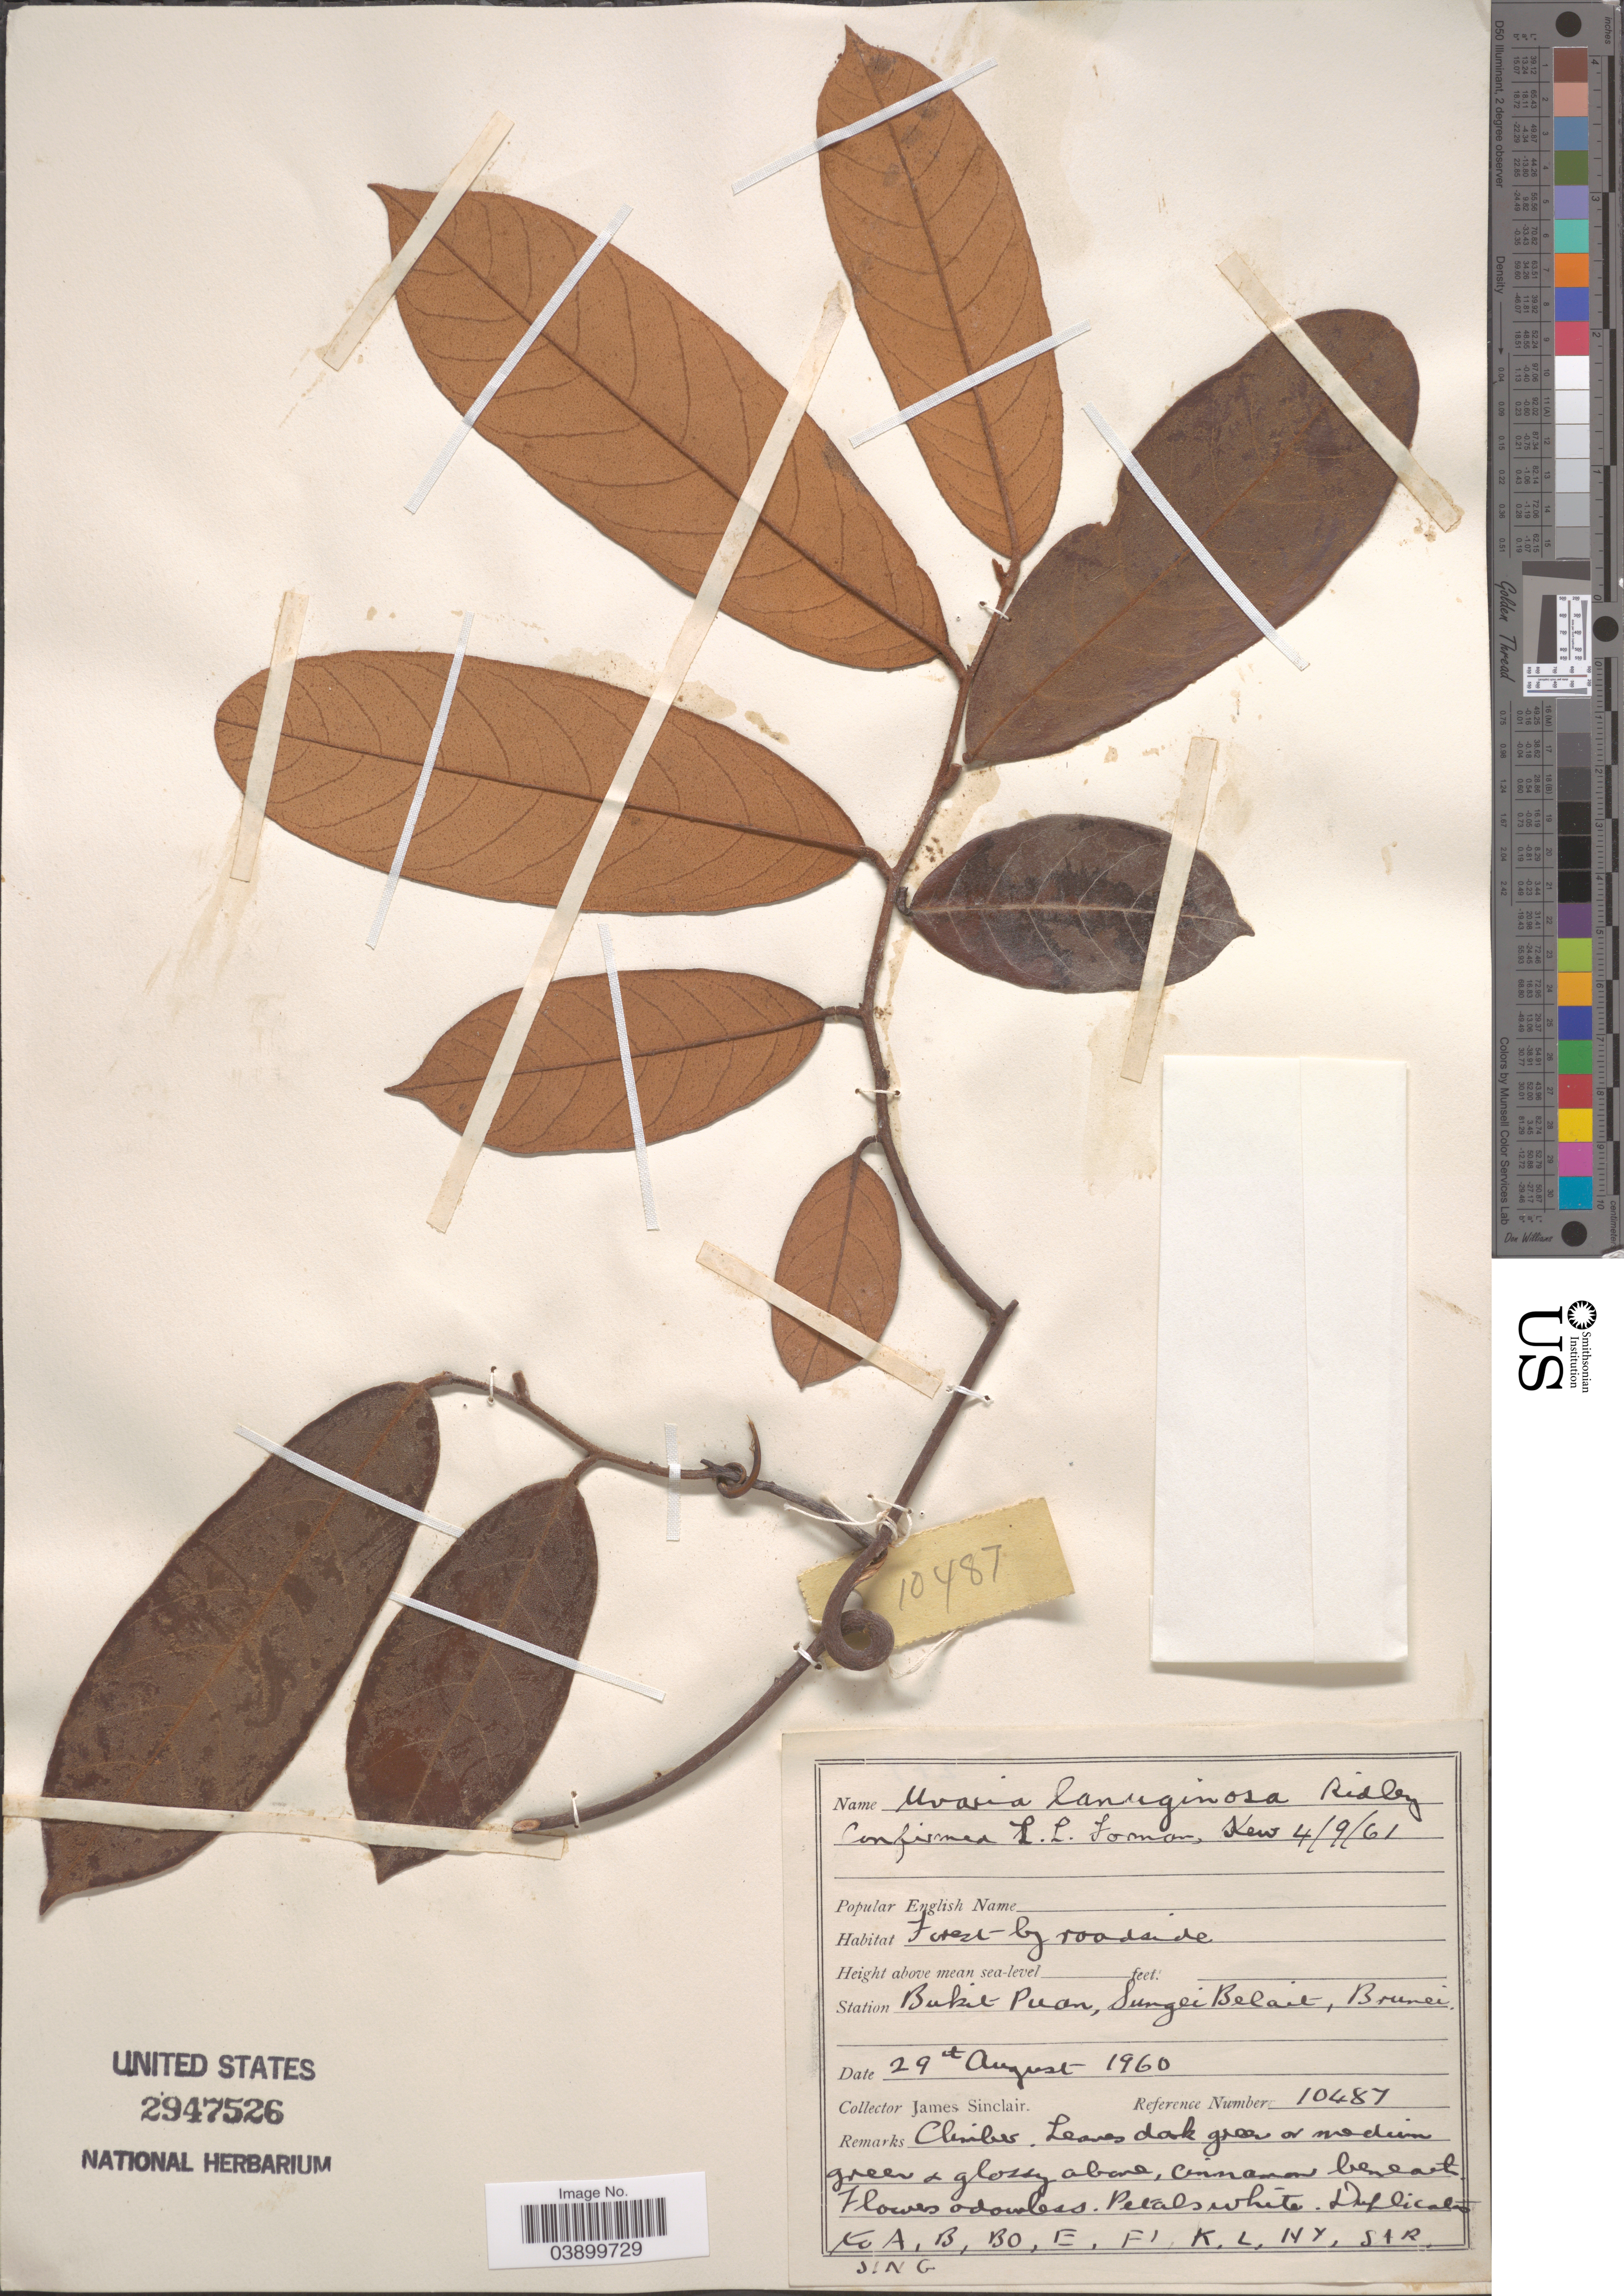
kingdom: Plantae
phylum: Tracheophyta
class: Magnoliopsida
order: Magnoliales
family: Annonaceae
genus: Uvaria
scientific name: Uvaria lanuginosa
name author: Ridl.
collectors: J. Sinclair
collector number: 10487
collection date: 1960-08-29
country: Brunei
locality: Station Bukit Puan, Sungei Belait.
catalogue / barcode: US 2947526